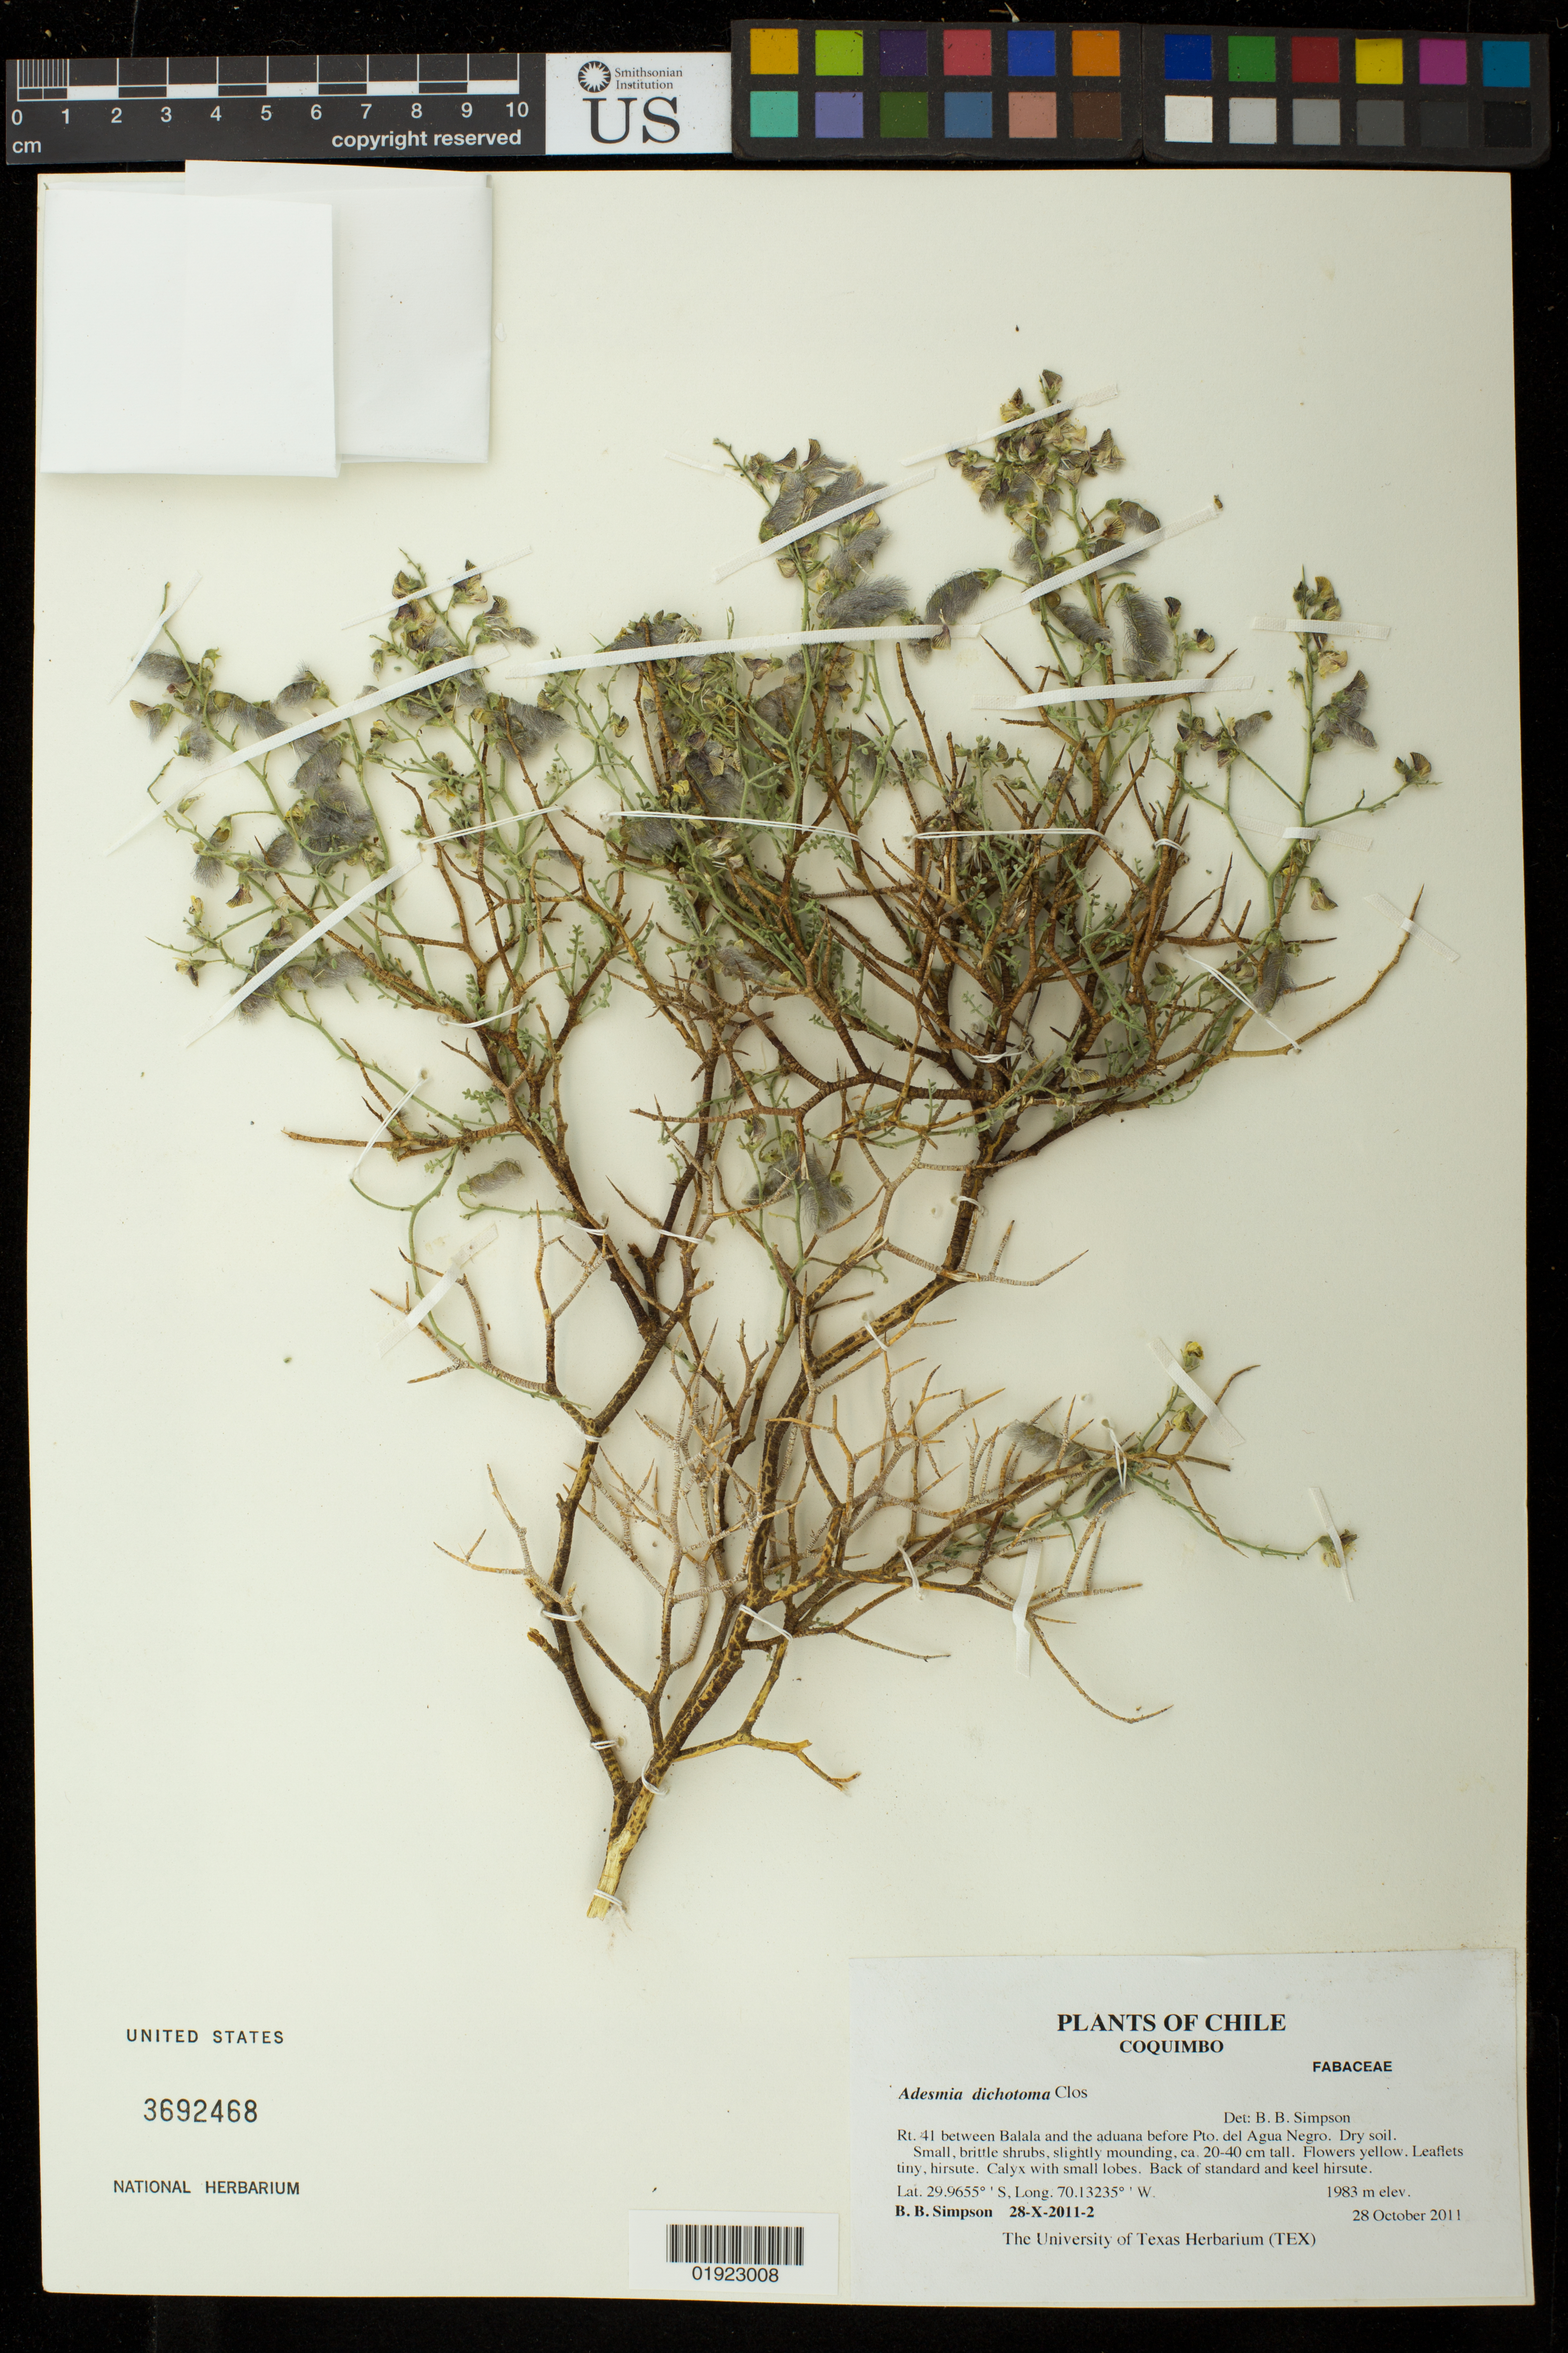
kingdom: Plantae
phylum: Tracheophyta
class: Magnoliopsida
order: Fabales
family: Fabaceae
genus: Adesmia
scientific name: Adesmia dichotoma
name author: Clos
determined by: Simpson, B. B.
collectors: B. Simpson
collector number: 28-X-2011-2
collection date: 2011-10-28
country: Chile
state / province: Coquimbo (IV)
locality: Rt. 41 between Balala and the aduana before Pto. del Agua Negro.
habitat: Dry soil.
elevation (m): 1983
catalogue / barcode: US 3692468